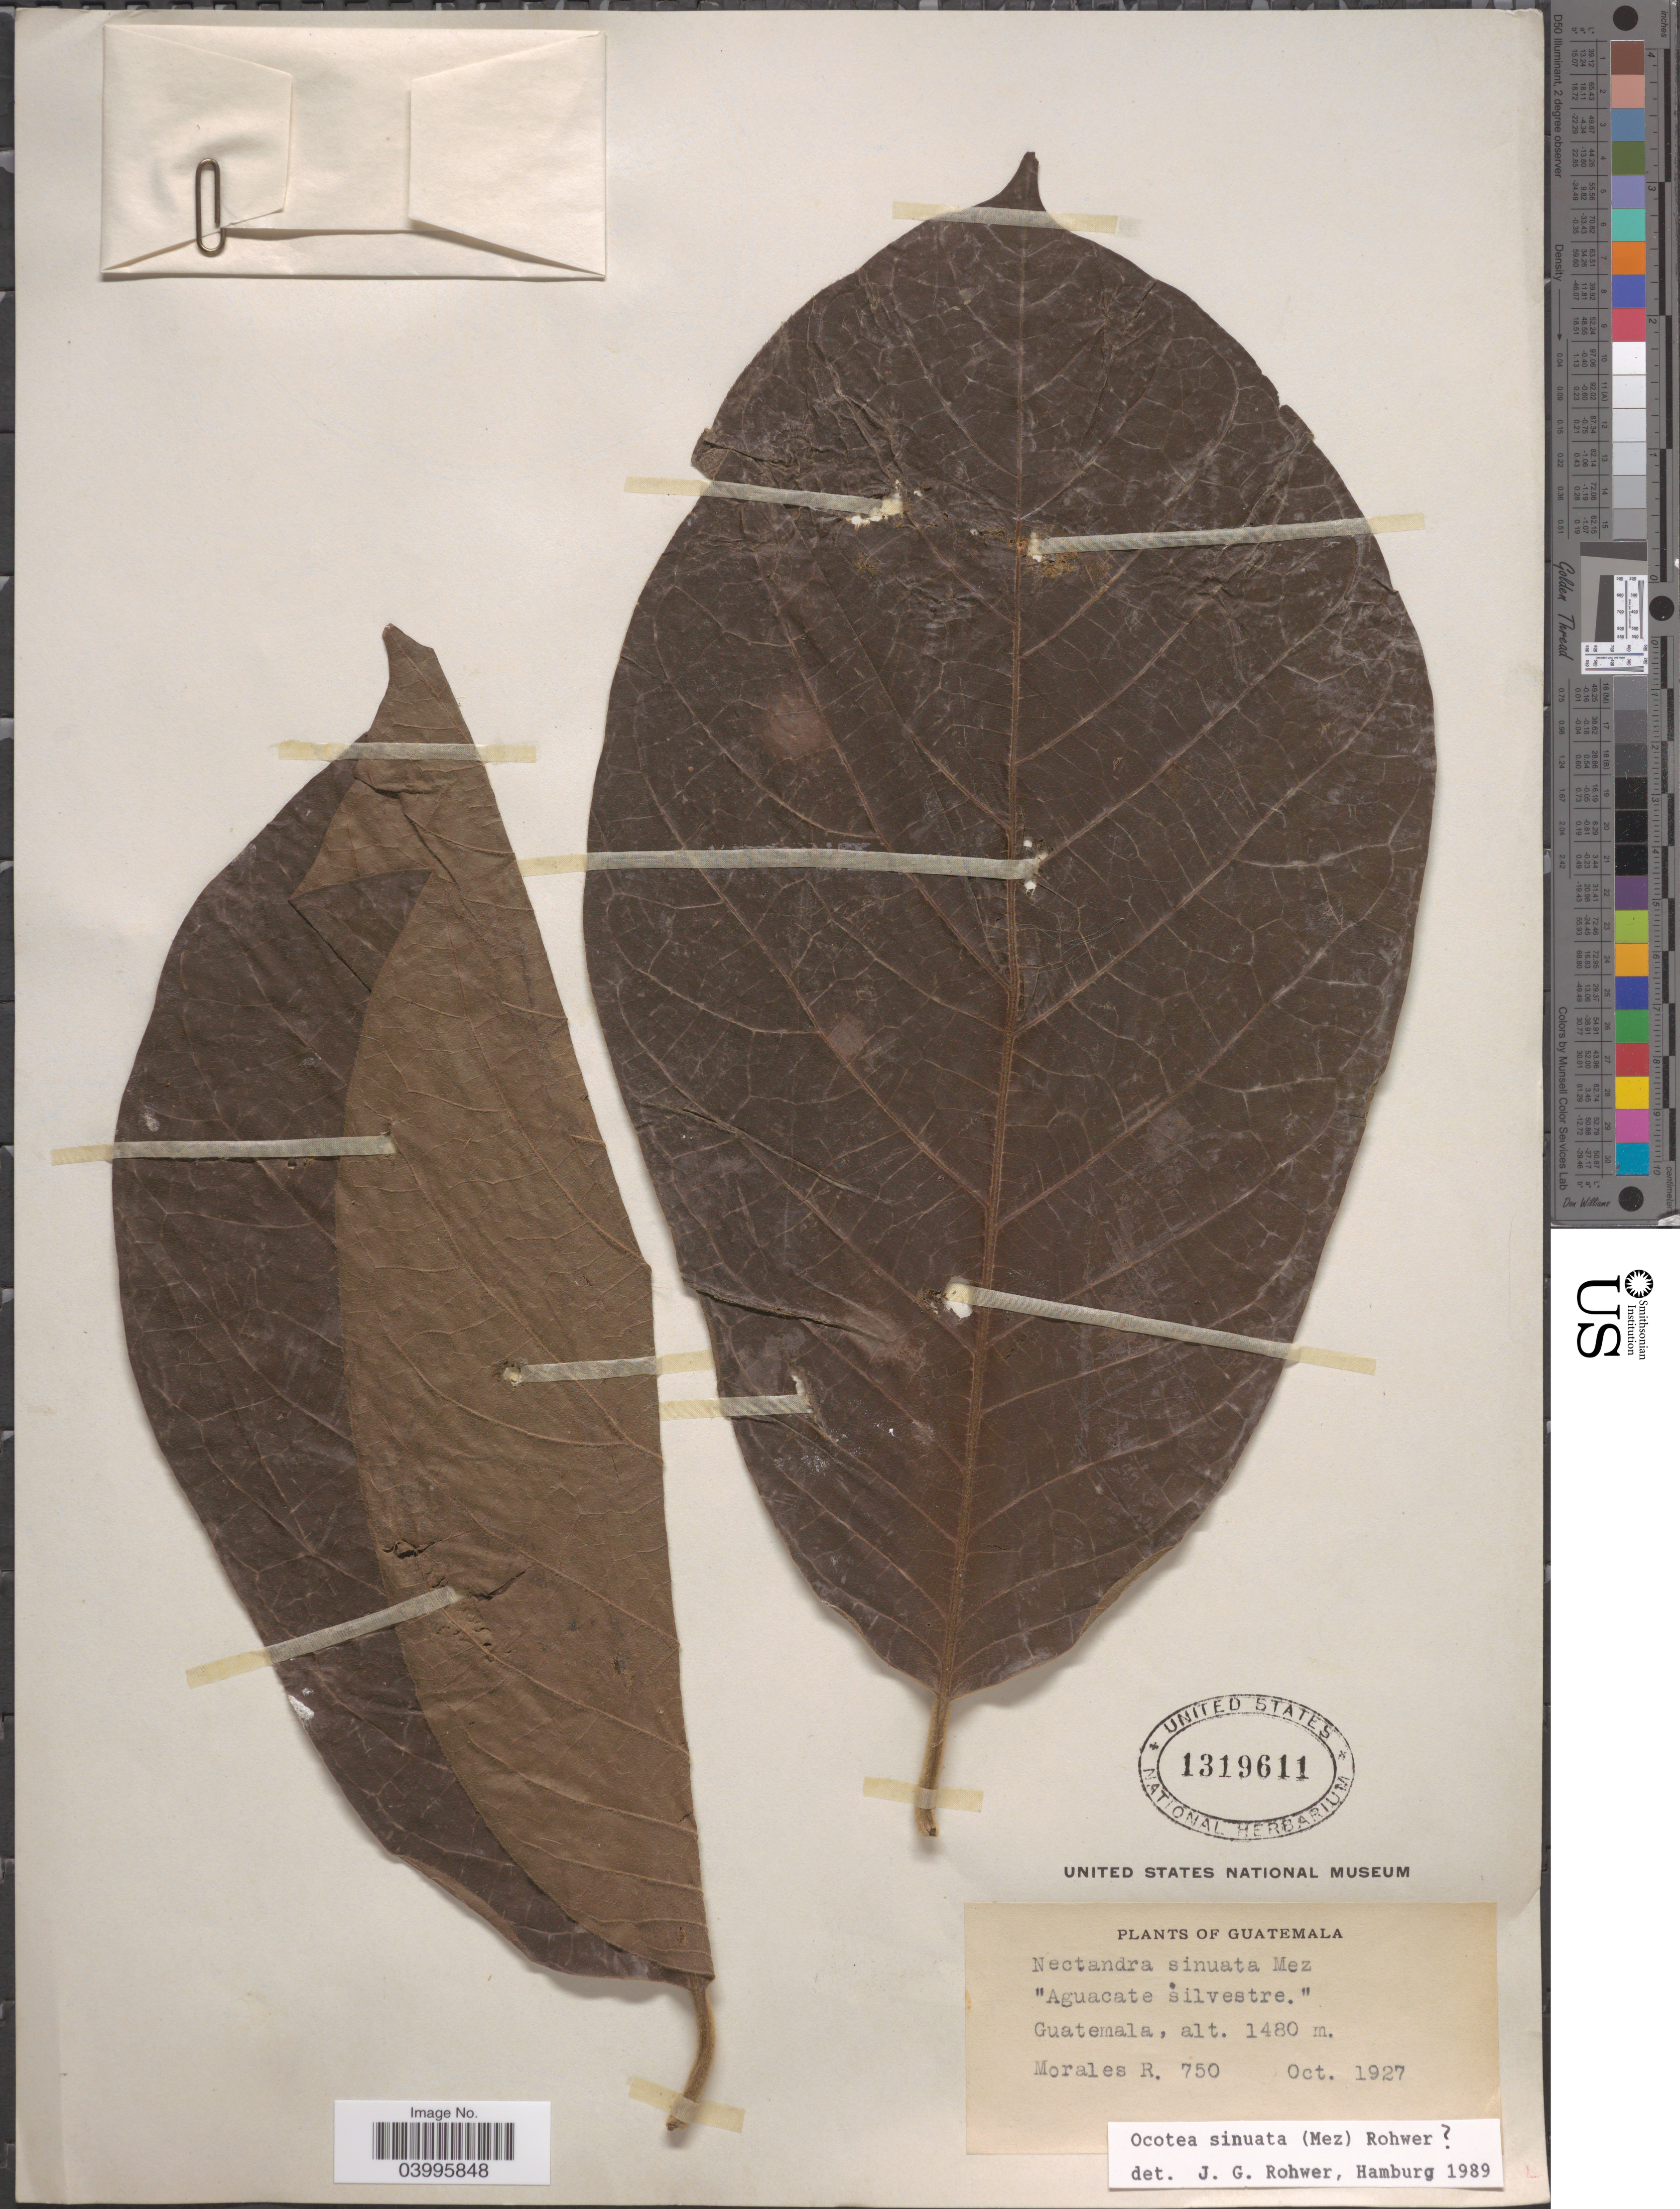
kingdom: Plantae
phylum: Tracheophyta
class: Magnoliopsida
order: Laurales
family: Lauraceae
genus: Ocotea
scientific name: Ocotea sinuata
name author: (Mez) Rohwer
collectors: R. Morales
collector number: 750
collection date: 1927-10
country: Guatemala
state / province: Guatemala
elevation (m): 1480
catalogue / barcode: US 1319611